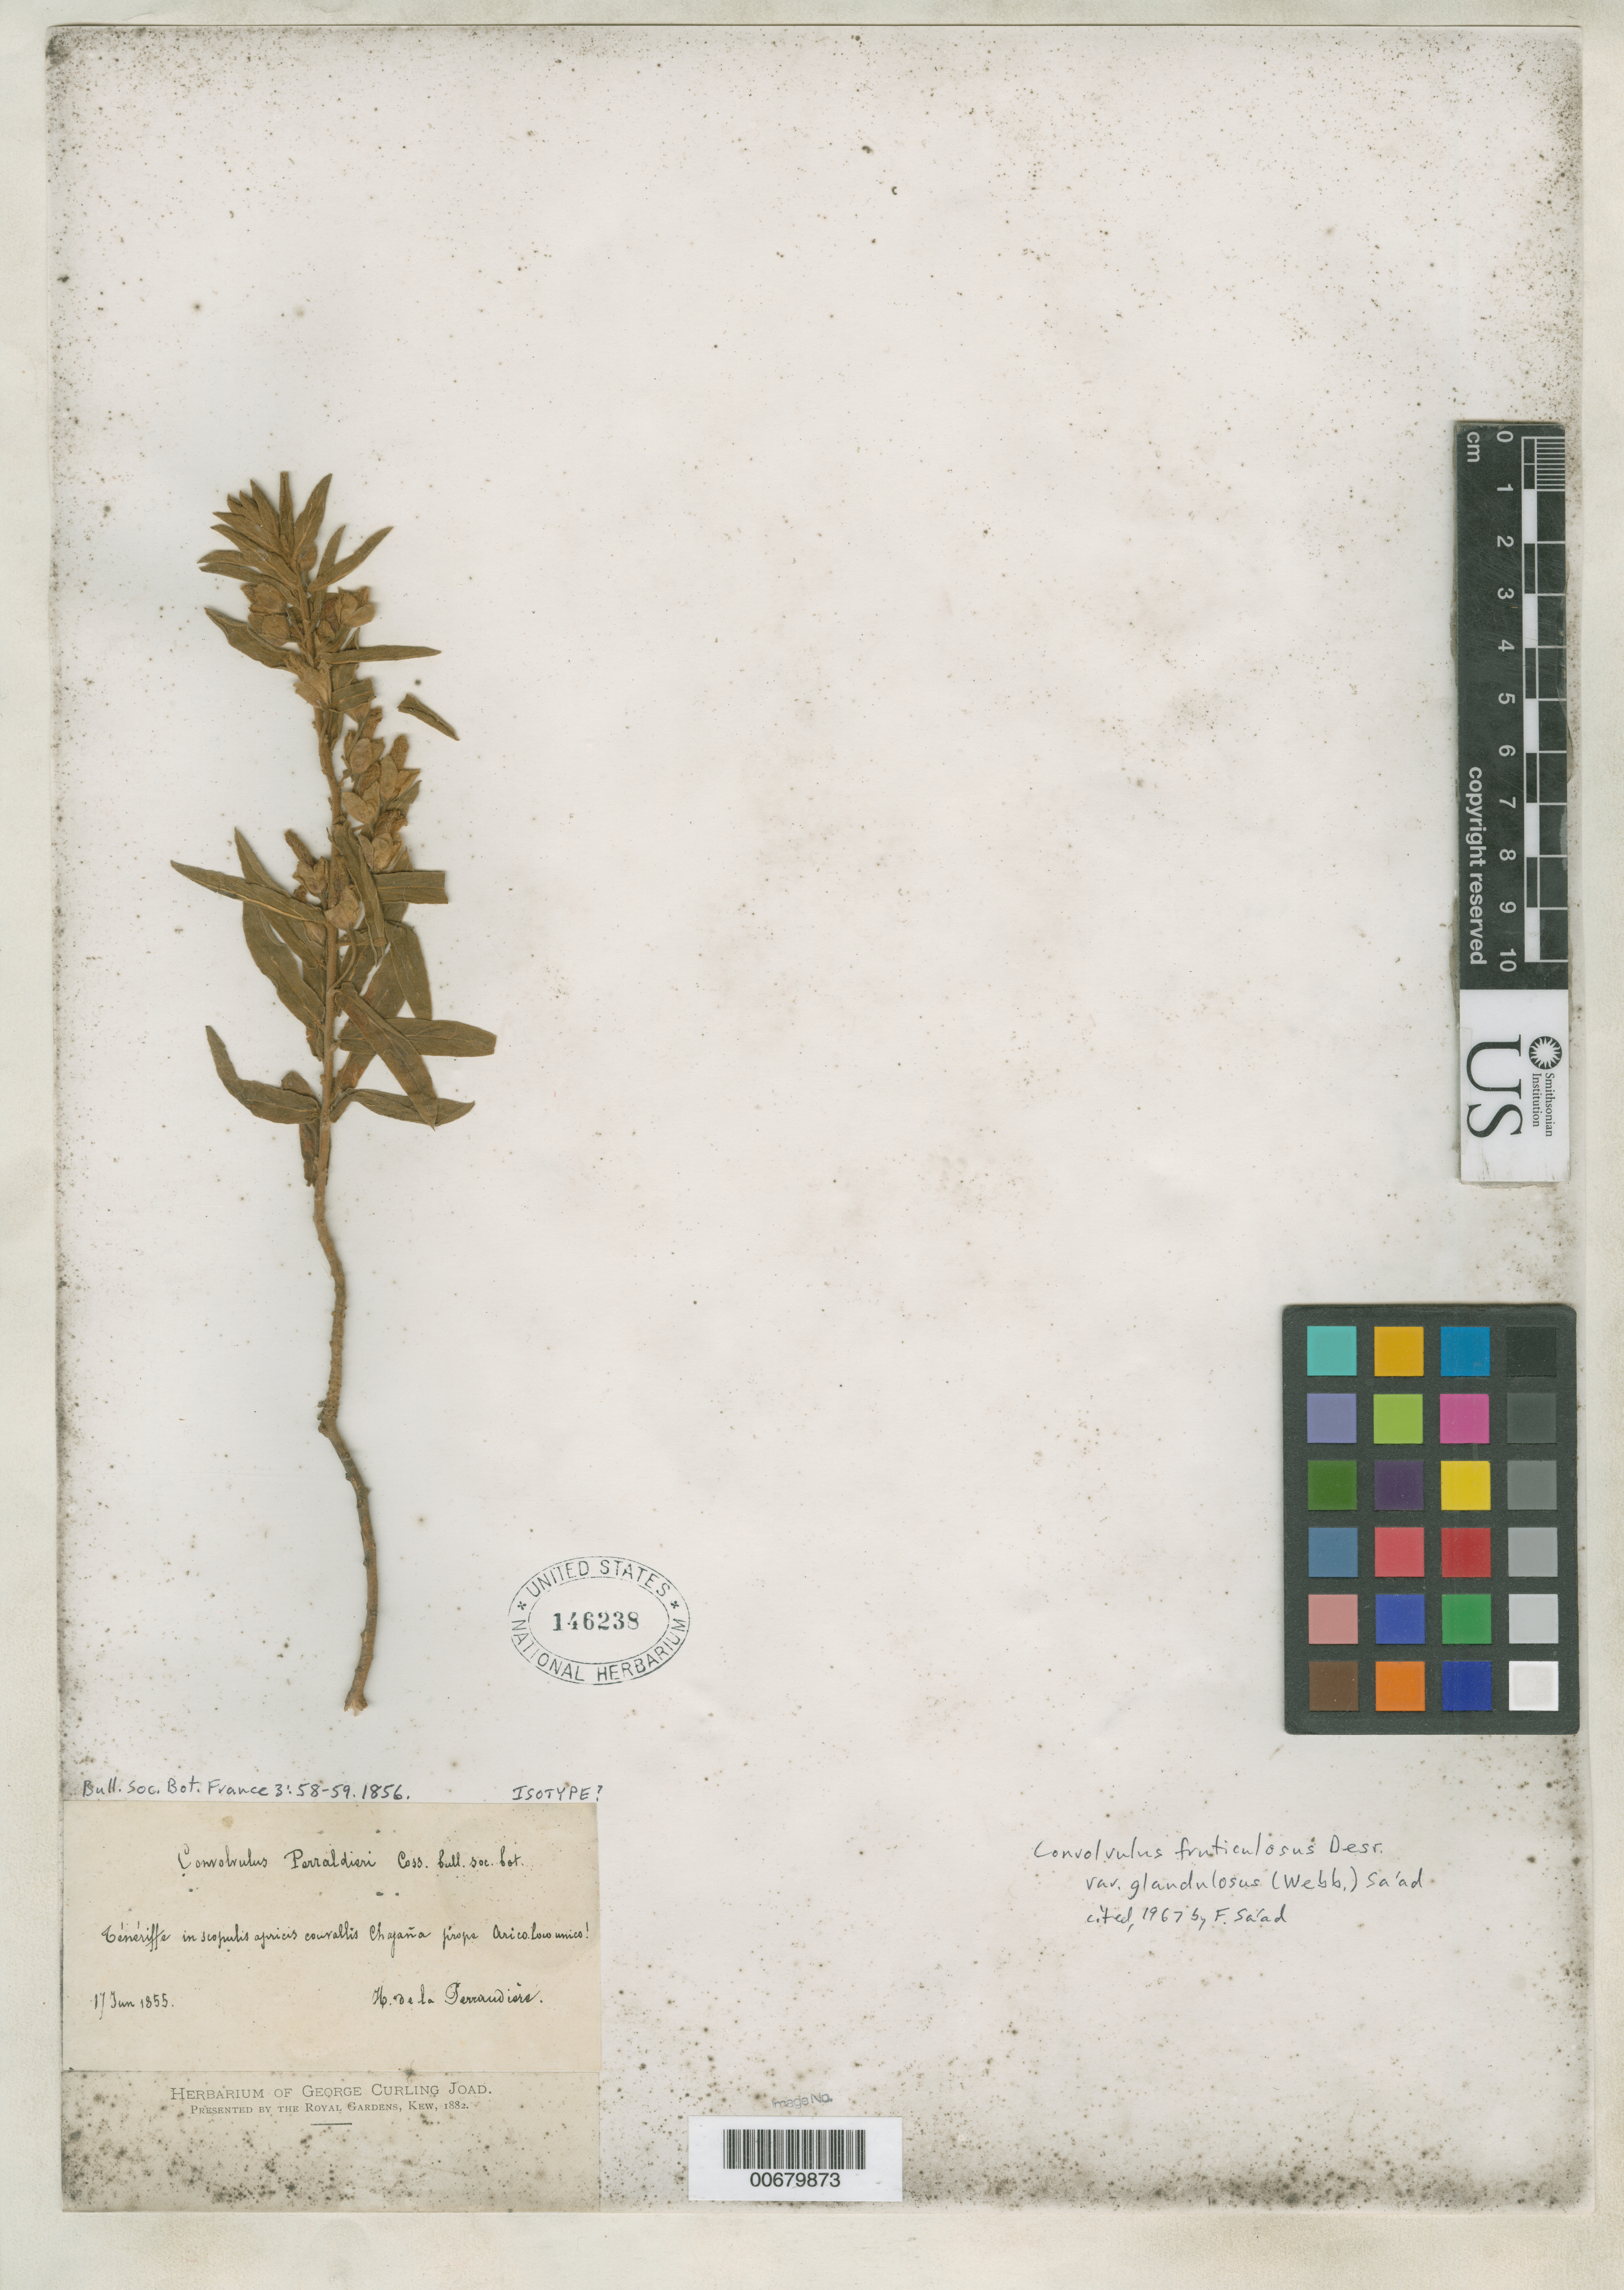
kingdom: Plantae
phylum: Tracheophyta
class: Magnoliopsida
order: Solanales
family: Convolvulaceae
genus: Convolvulus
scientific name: Convolvulus perraldieri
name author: Coss.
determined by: Sa'ad, F.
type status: Possible Isotype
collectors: H. de la Perraudière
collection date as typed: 17 Jun 1855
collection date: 1855-06-17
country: Spain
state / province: Canarias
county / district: Santa Cruz de Tenerife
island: Tenerife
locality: Ténériffe in scopularis africus courallis Chajana prope Arico. Loco unico.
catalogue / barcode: US 146238